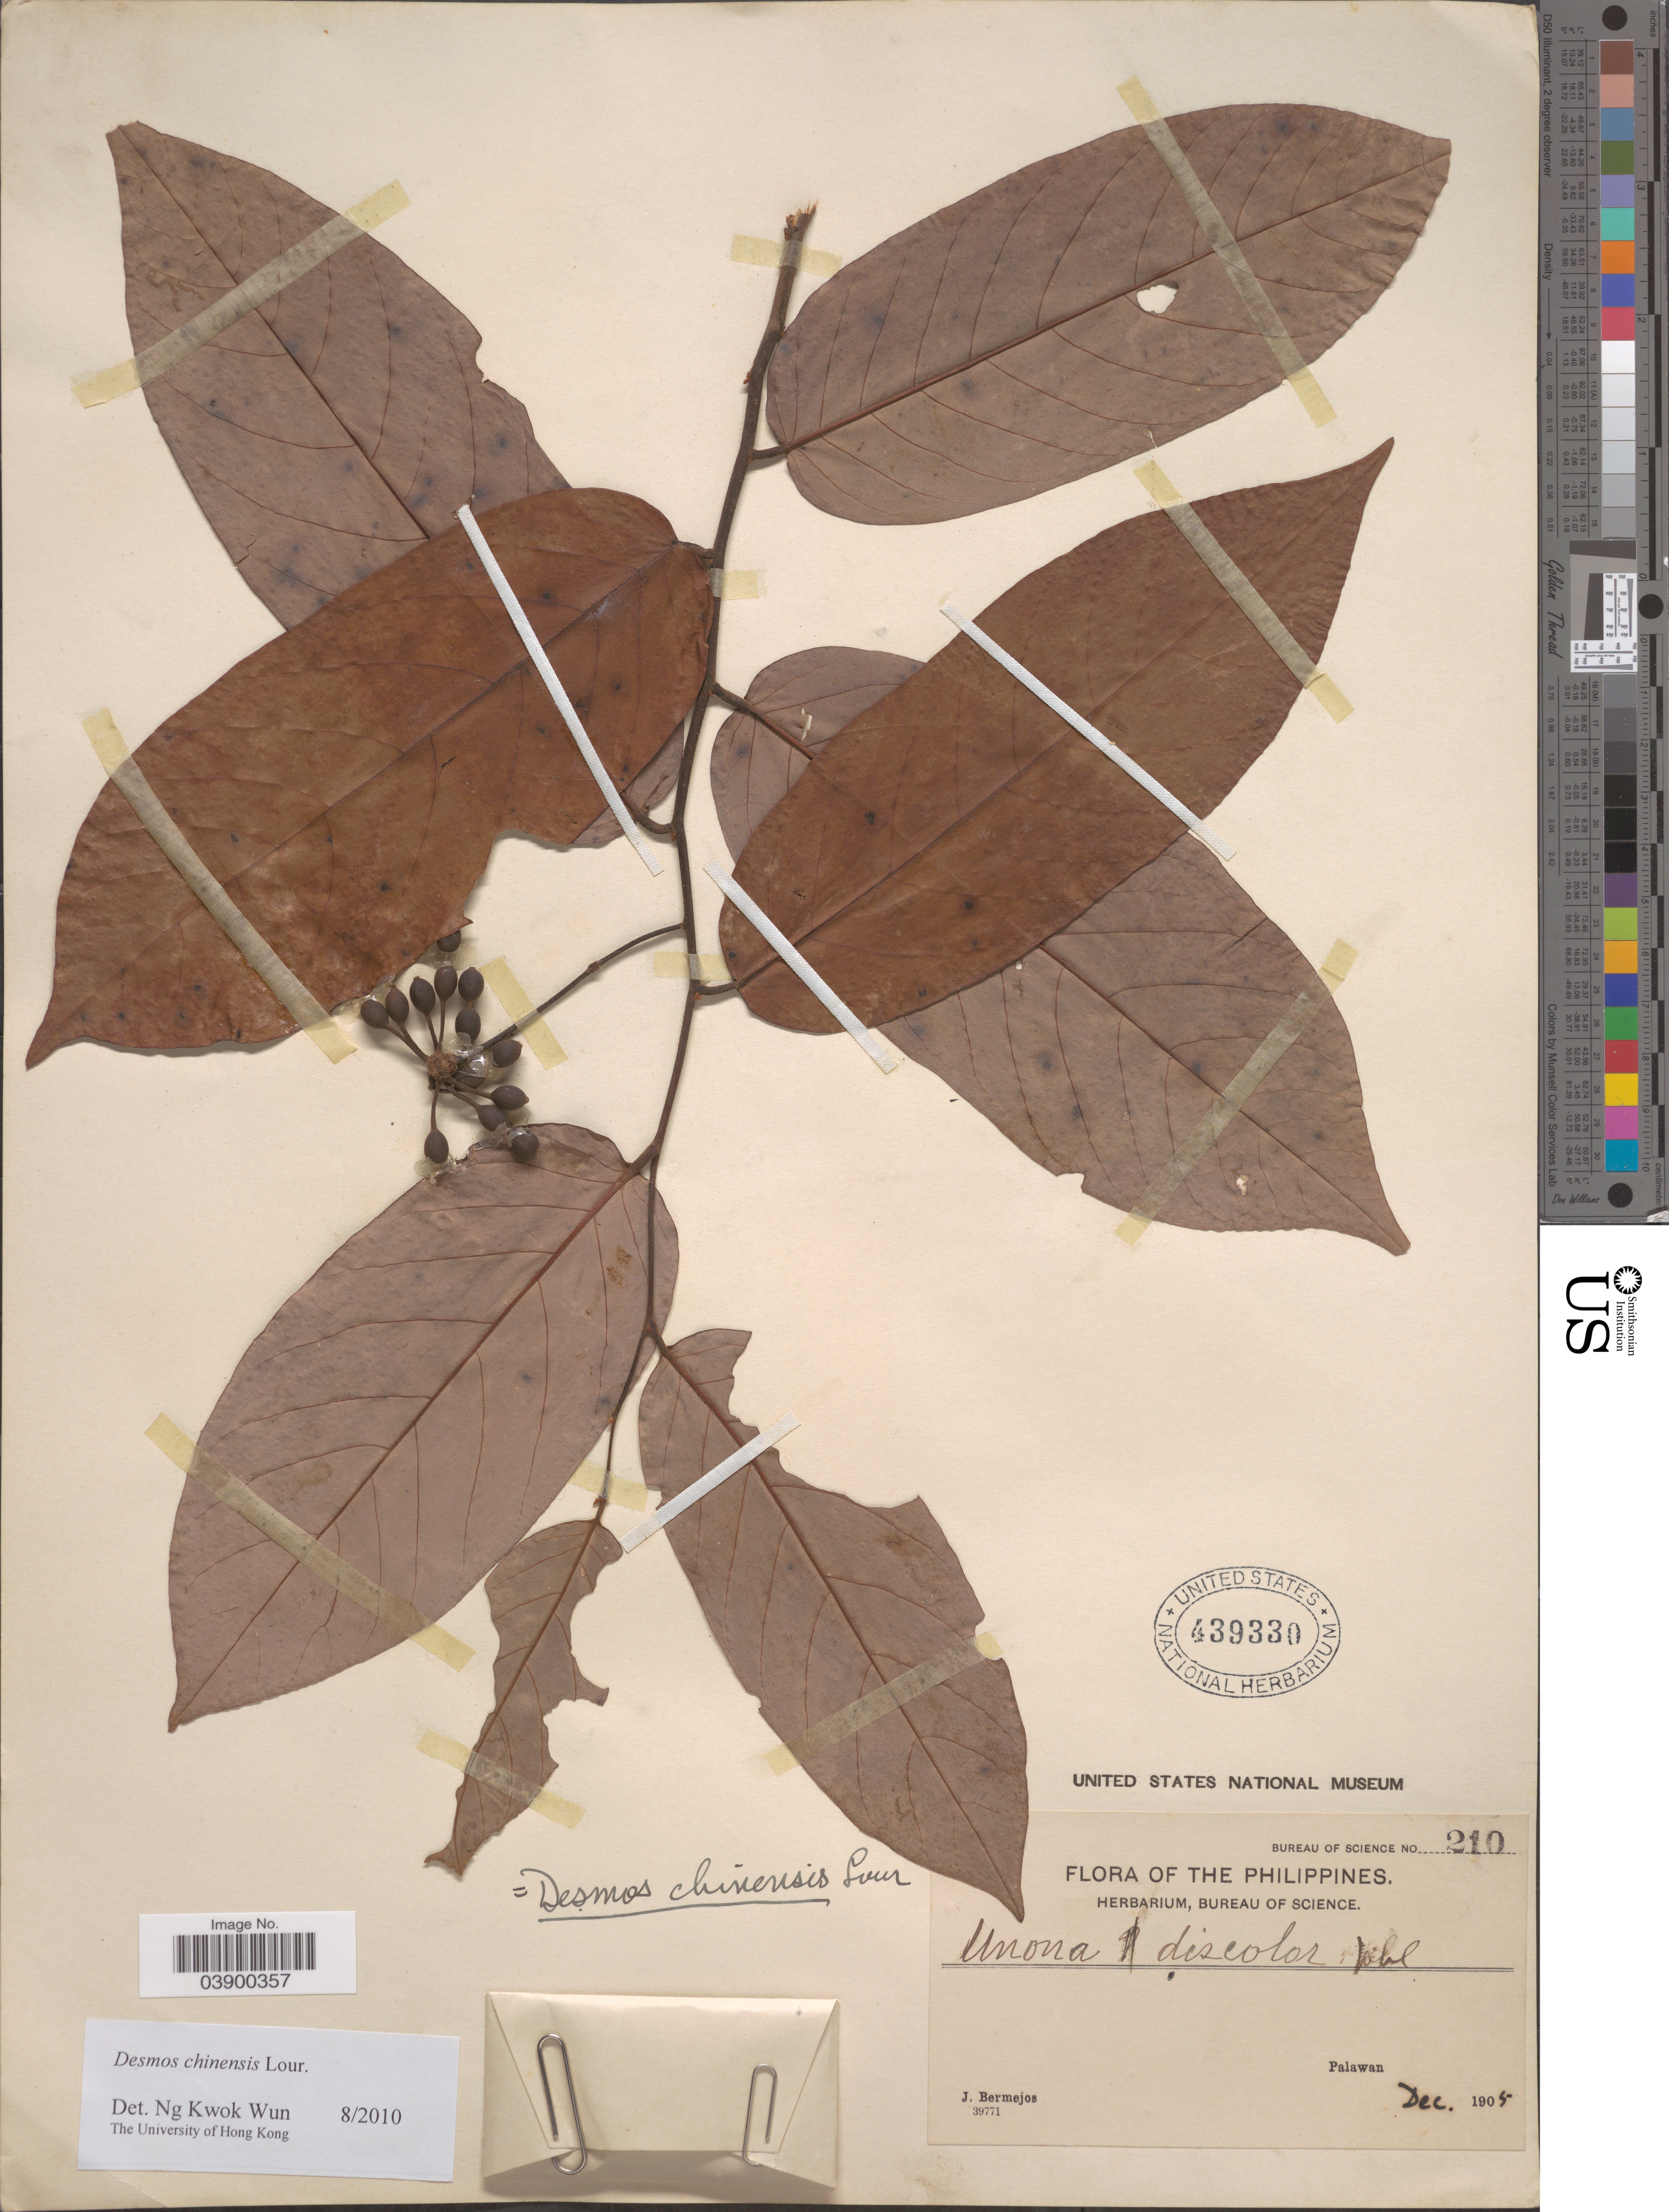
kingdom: Plantae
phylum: Tracheophyta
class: Magnoliopsida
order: Magnoliales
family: Annonaceae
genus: Desmos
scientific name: Desmos chinensis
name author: Lour.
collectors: J. Bermejos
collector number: Bureau of Science 210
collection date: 1905-12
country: Philippines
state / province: Mimaropa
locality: Palawan.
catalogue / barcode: US 439330